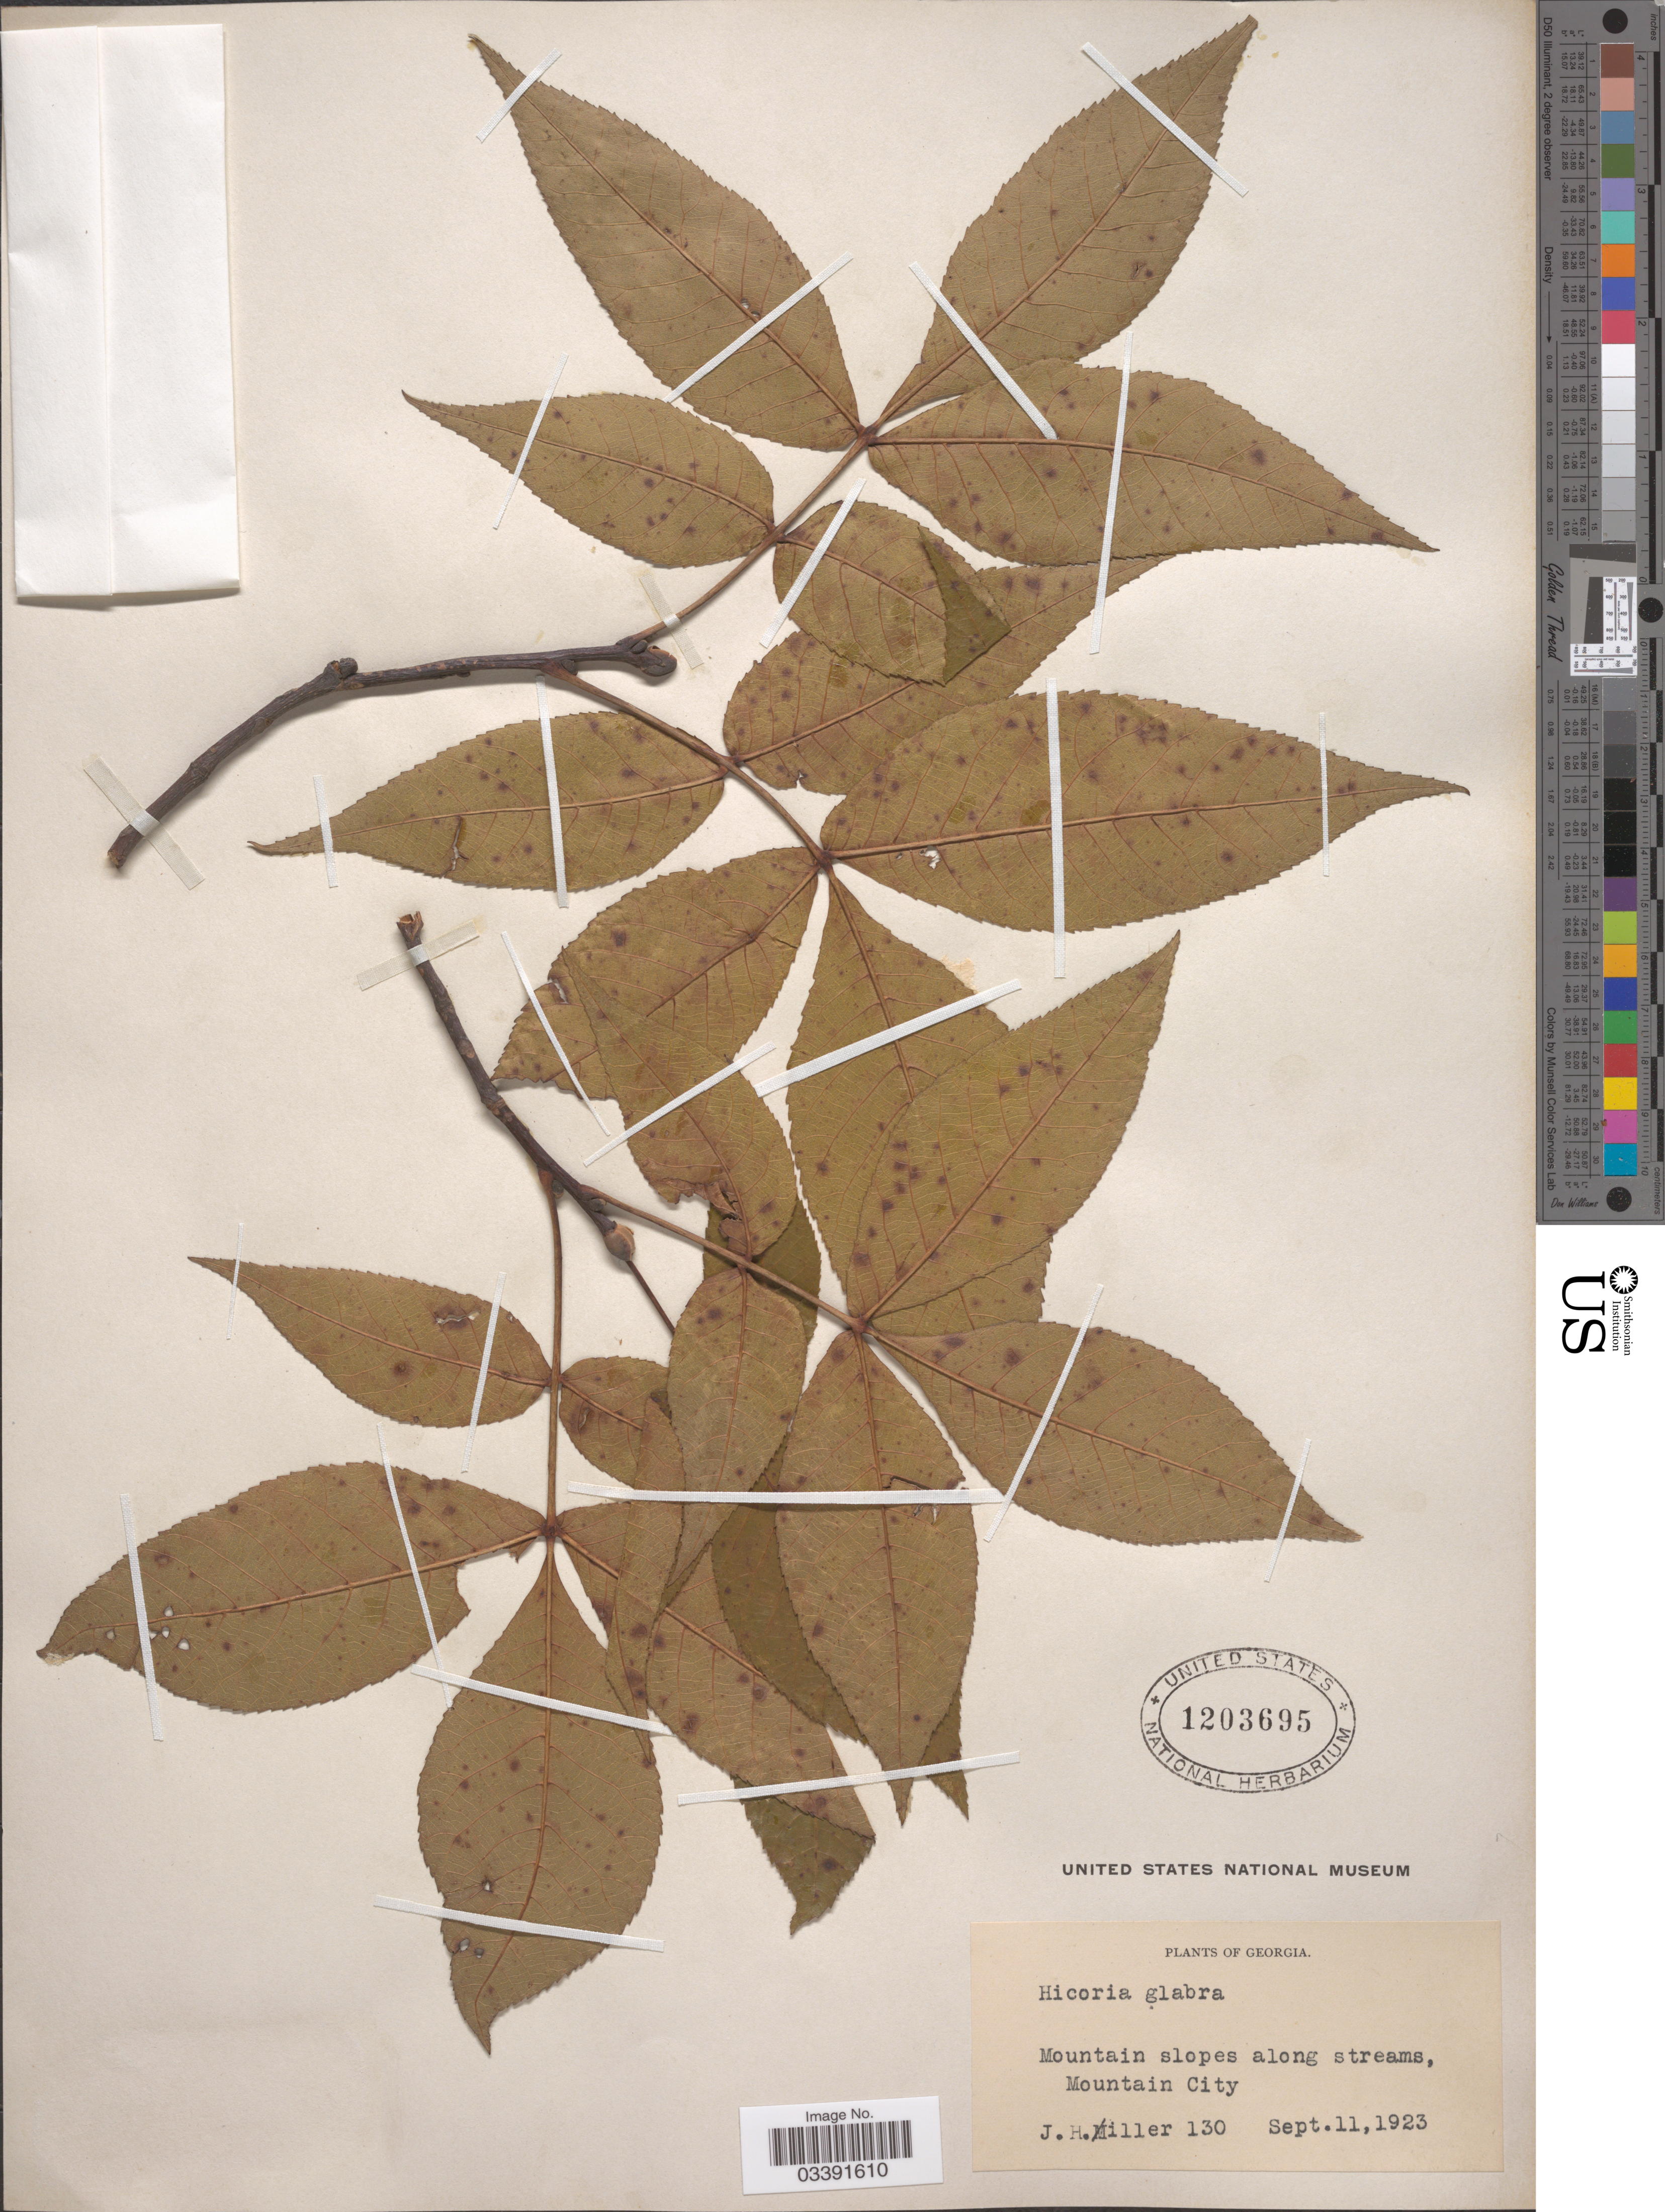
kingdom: Plantae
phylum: Tracheophyta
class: Magnoliopsida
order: Fagales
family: Juglandaceae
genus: Carya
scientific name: Carya glabra var. glabra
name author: (Mill.) Sweet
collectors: J. H. Miller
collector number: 130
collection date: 1923-09-11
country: United States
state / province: Georgia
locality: Mountain slopes along streams, Mountain City.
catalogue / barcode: US 1203695